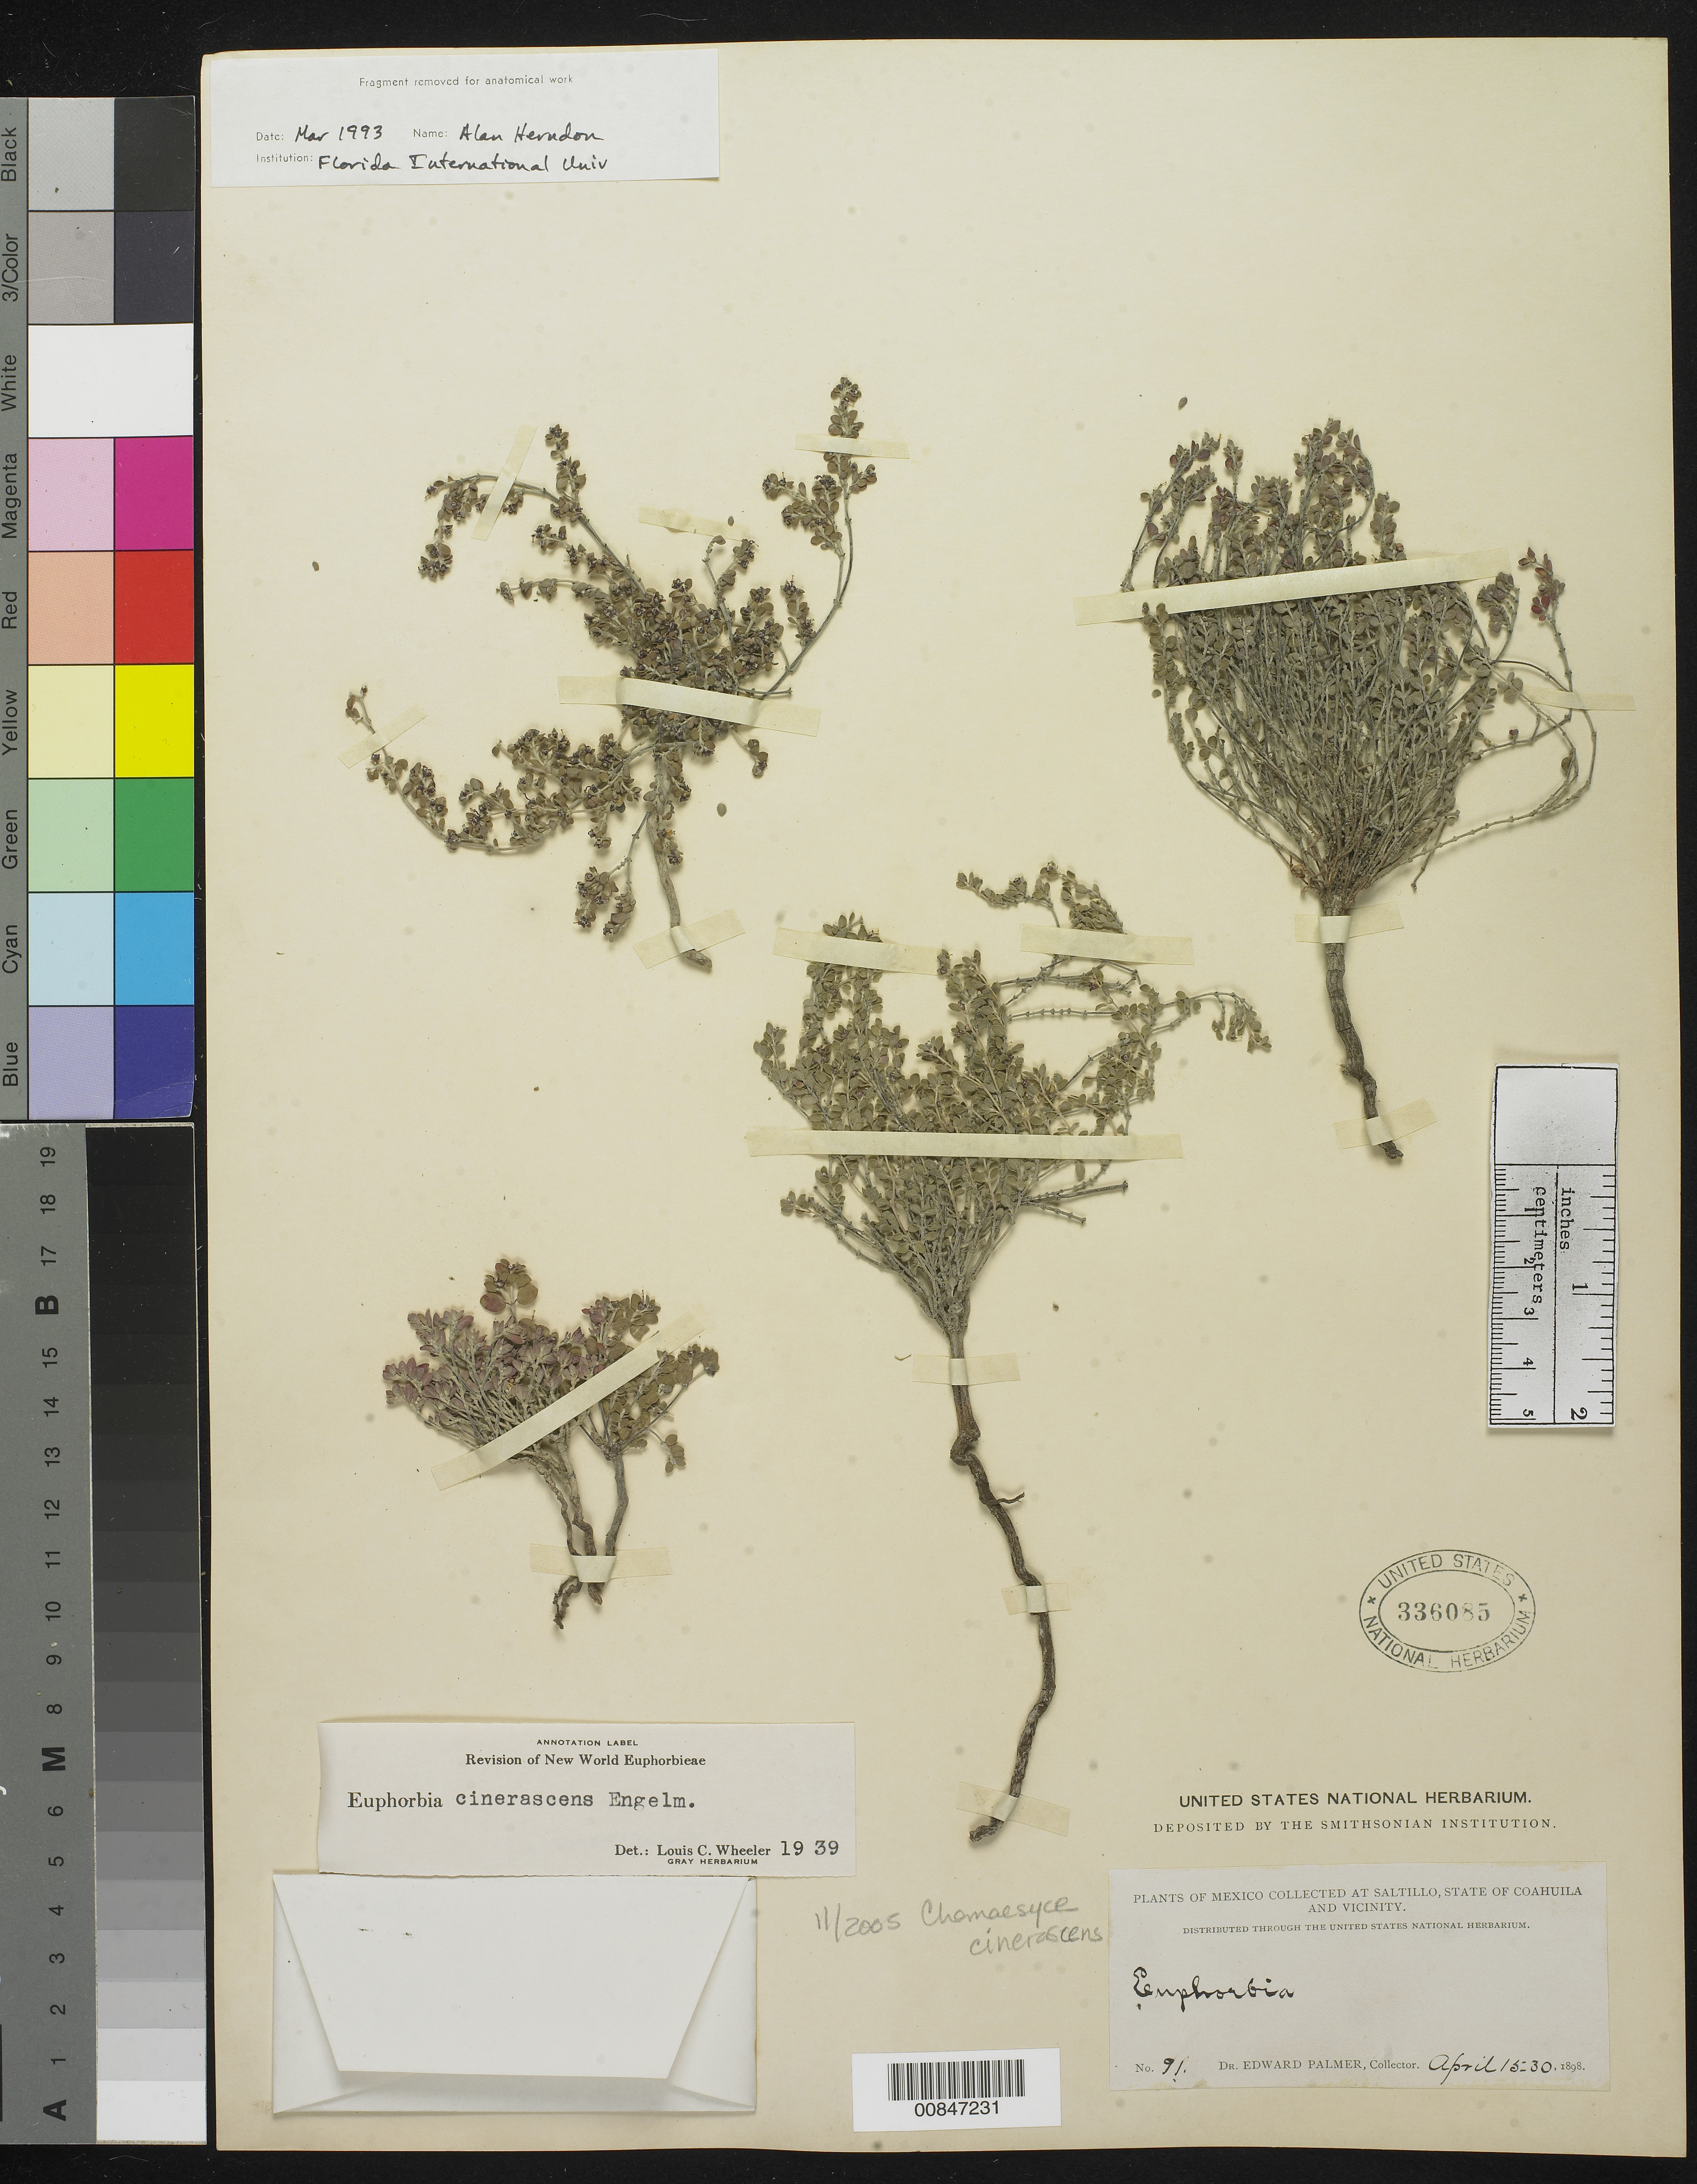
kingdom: Plantae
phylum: Tracheophyta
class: Magnoliopsida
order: Malpighiales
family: Euphorbiaceae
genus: Euphorbia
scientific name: Euphorbia cinerascens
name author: Engelm. in Emory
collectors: E. Palmer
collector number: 91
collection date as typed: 15 Apr 1898 to 30 Apr 1898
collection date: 1898-04-15/1898-04-30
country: Mexico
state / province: Coahuila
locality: Saltillo, Coahuila and vicinity.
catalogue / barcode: US 336085